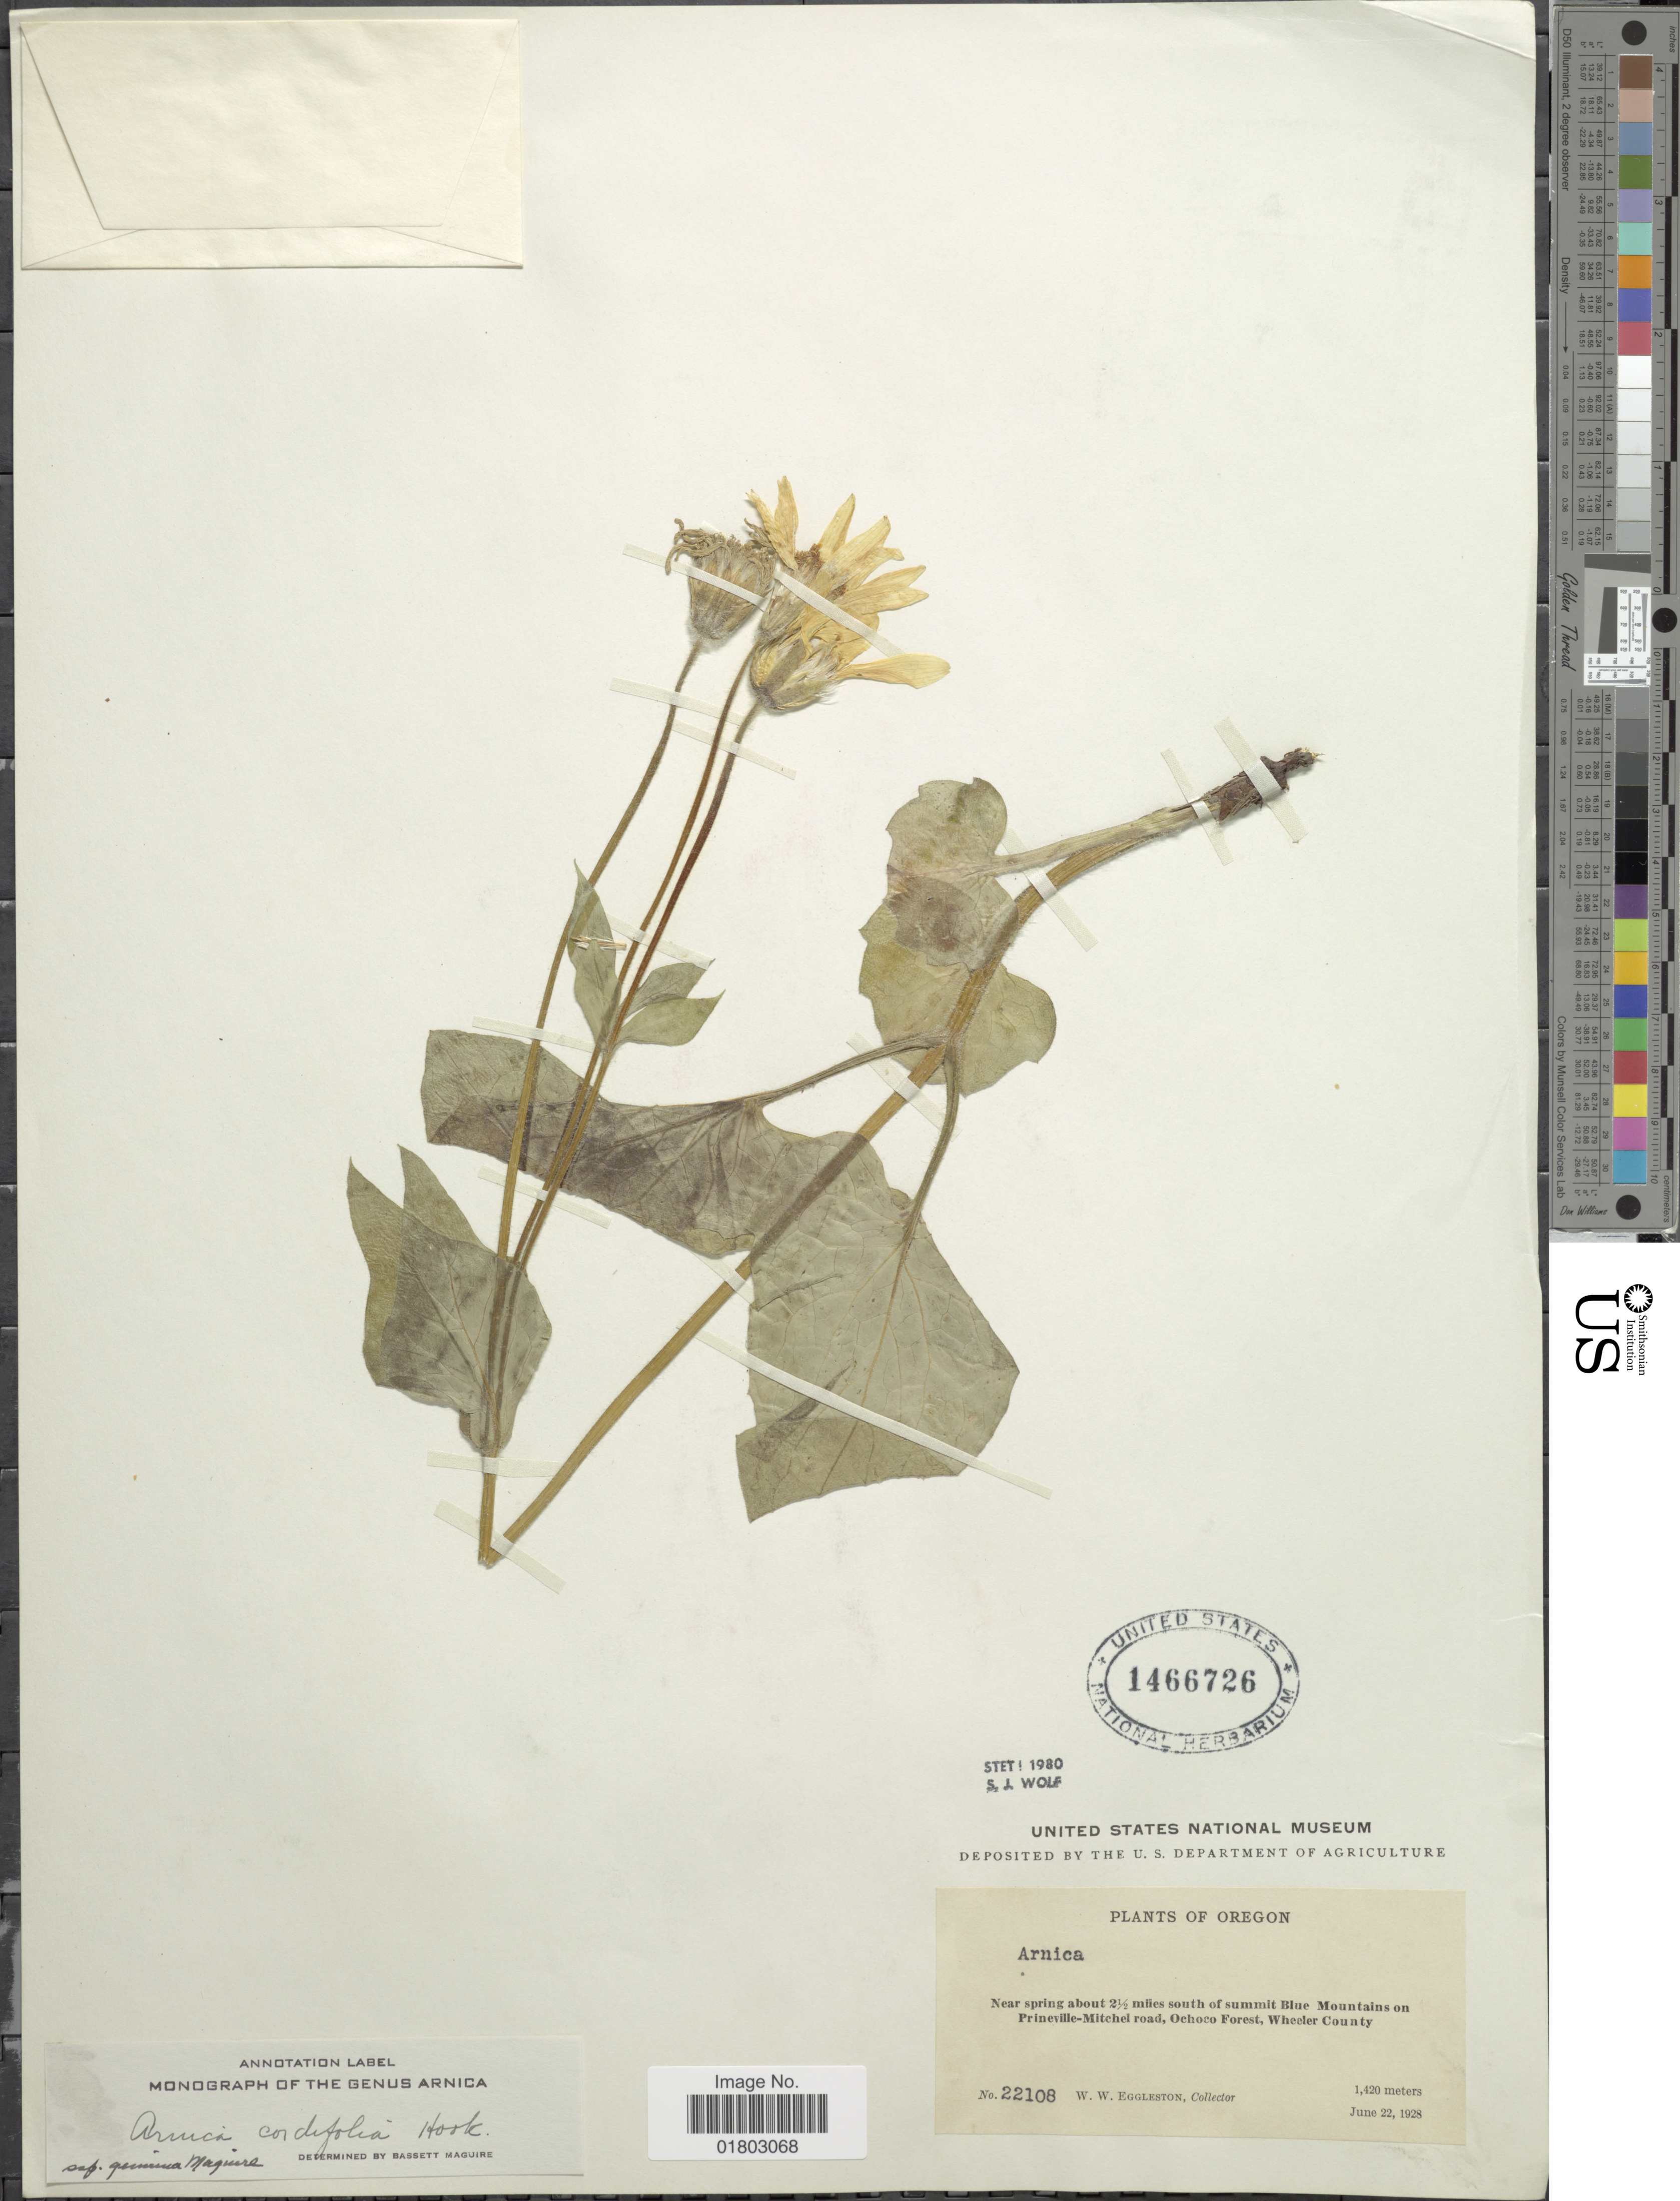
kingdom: Plantae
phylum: Tracheophyta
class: Magnoliopsida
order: Asterales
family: Asteraceae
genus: Arnica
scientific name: Arnica cordifolia subsp. genuina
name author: Maguire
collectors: W. W. Eggleston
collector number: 22108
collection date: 1928-06-22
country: United States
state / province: Oregon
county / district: Wheeler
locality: Near spring about 2½ miles south of summit Blue Mountains on Prineville-Mitchel road, Ochoco Forest, Wheeler County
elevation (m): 1420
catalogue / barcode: US 1466726